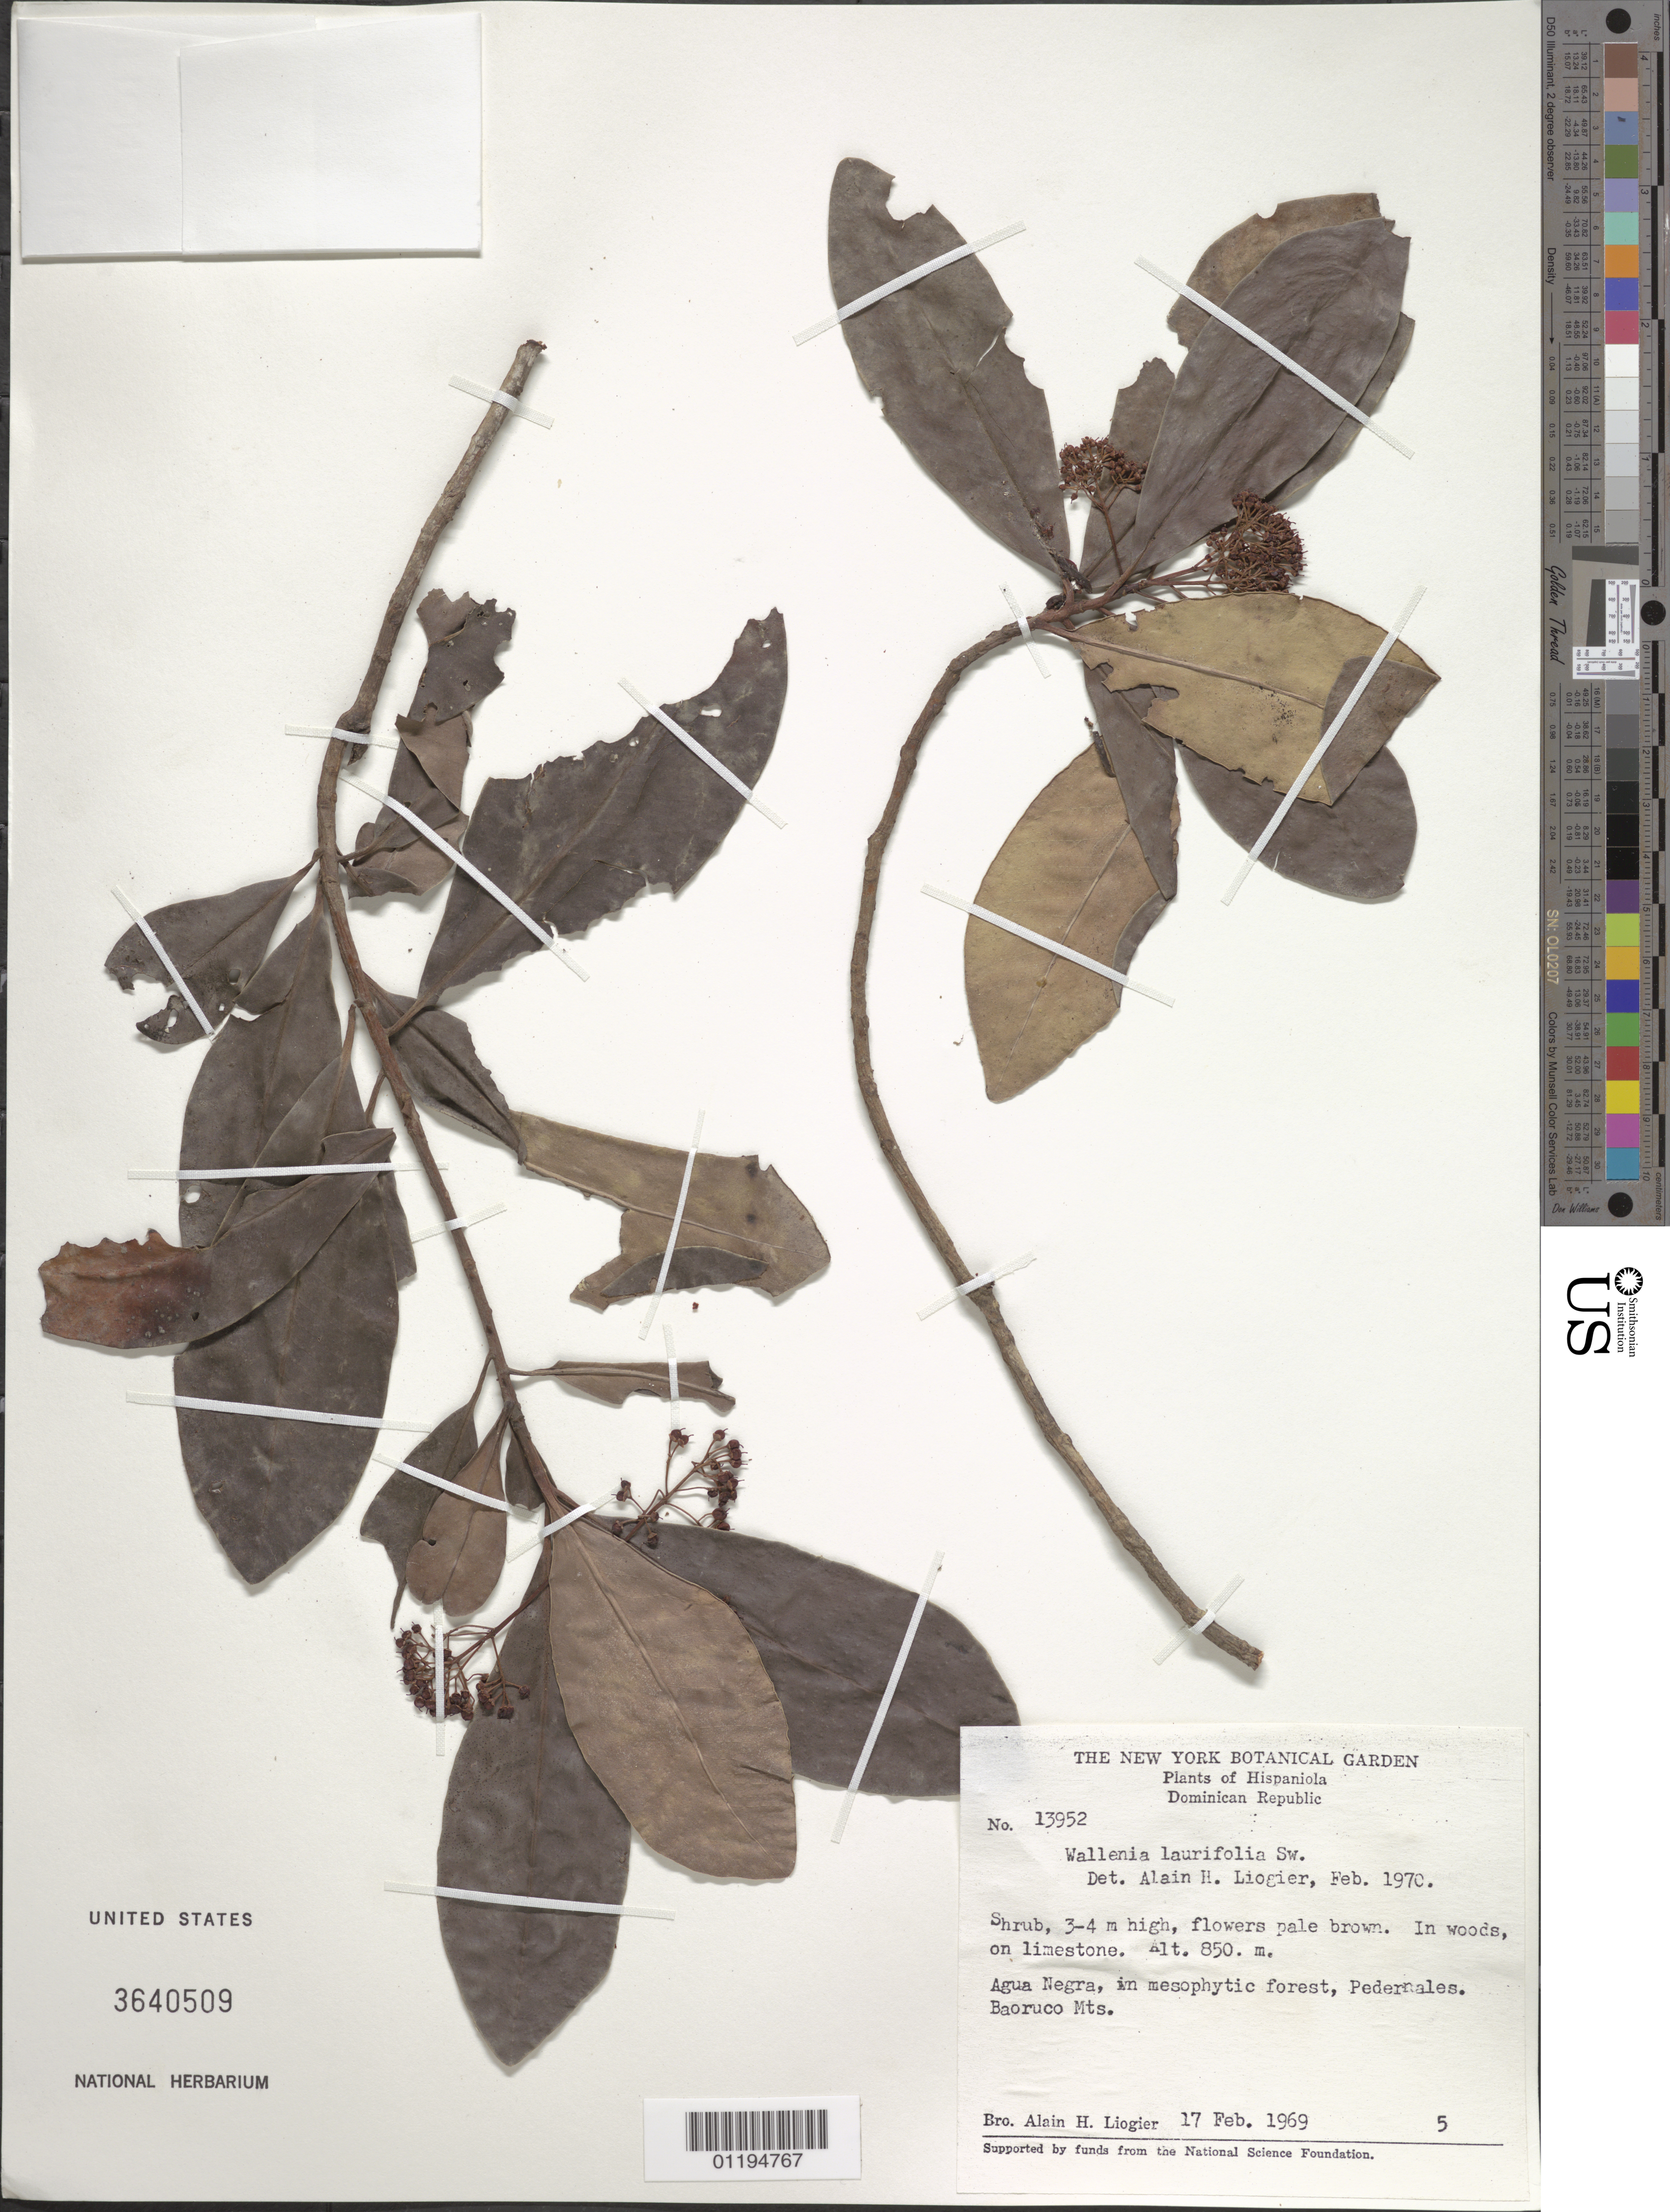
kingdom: Plantae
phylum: Tracheophyta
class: Magnoliopsida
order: Ericales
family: Primulaceae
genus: Wallenia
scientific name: Wallenia laurifolia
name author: Sw.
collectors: A. H. Liogier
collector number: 13952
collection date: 1969-02-17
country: Dominican Republic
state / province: Pedernales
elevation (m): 850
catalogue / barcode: US 3640509